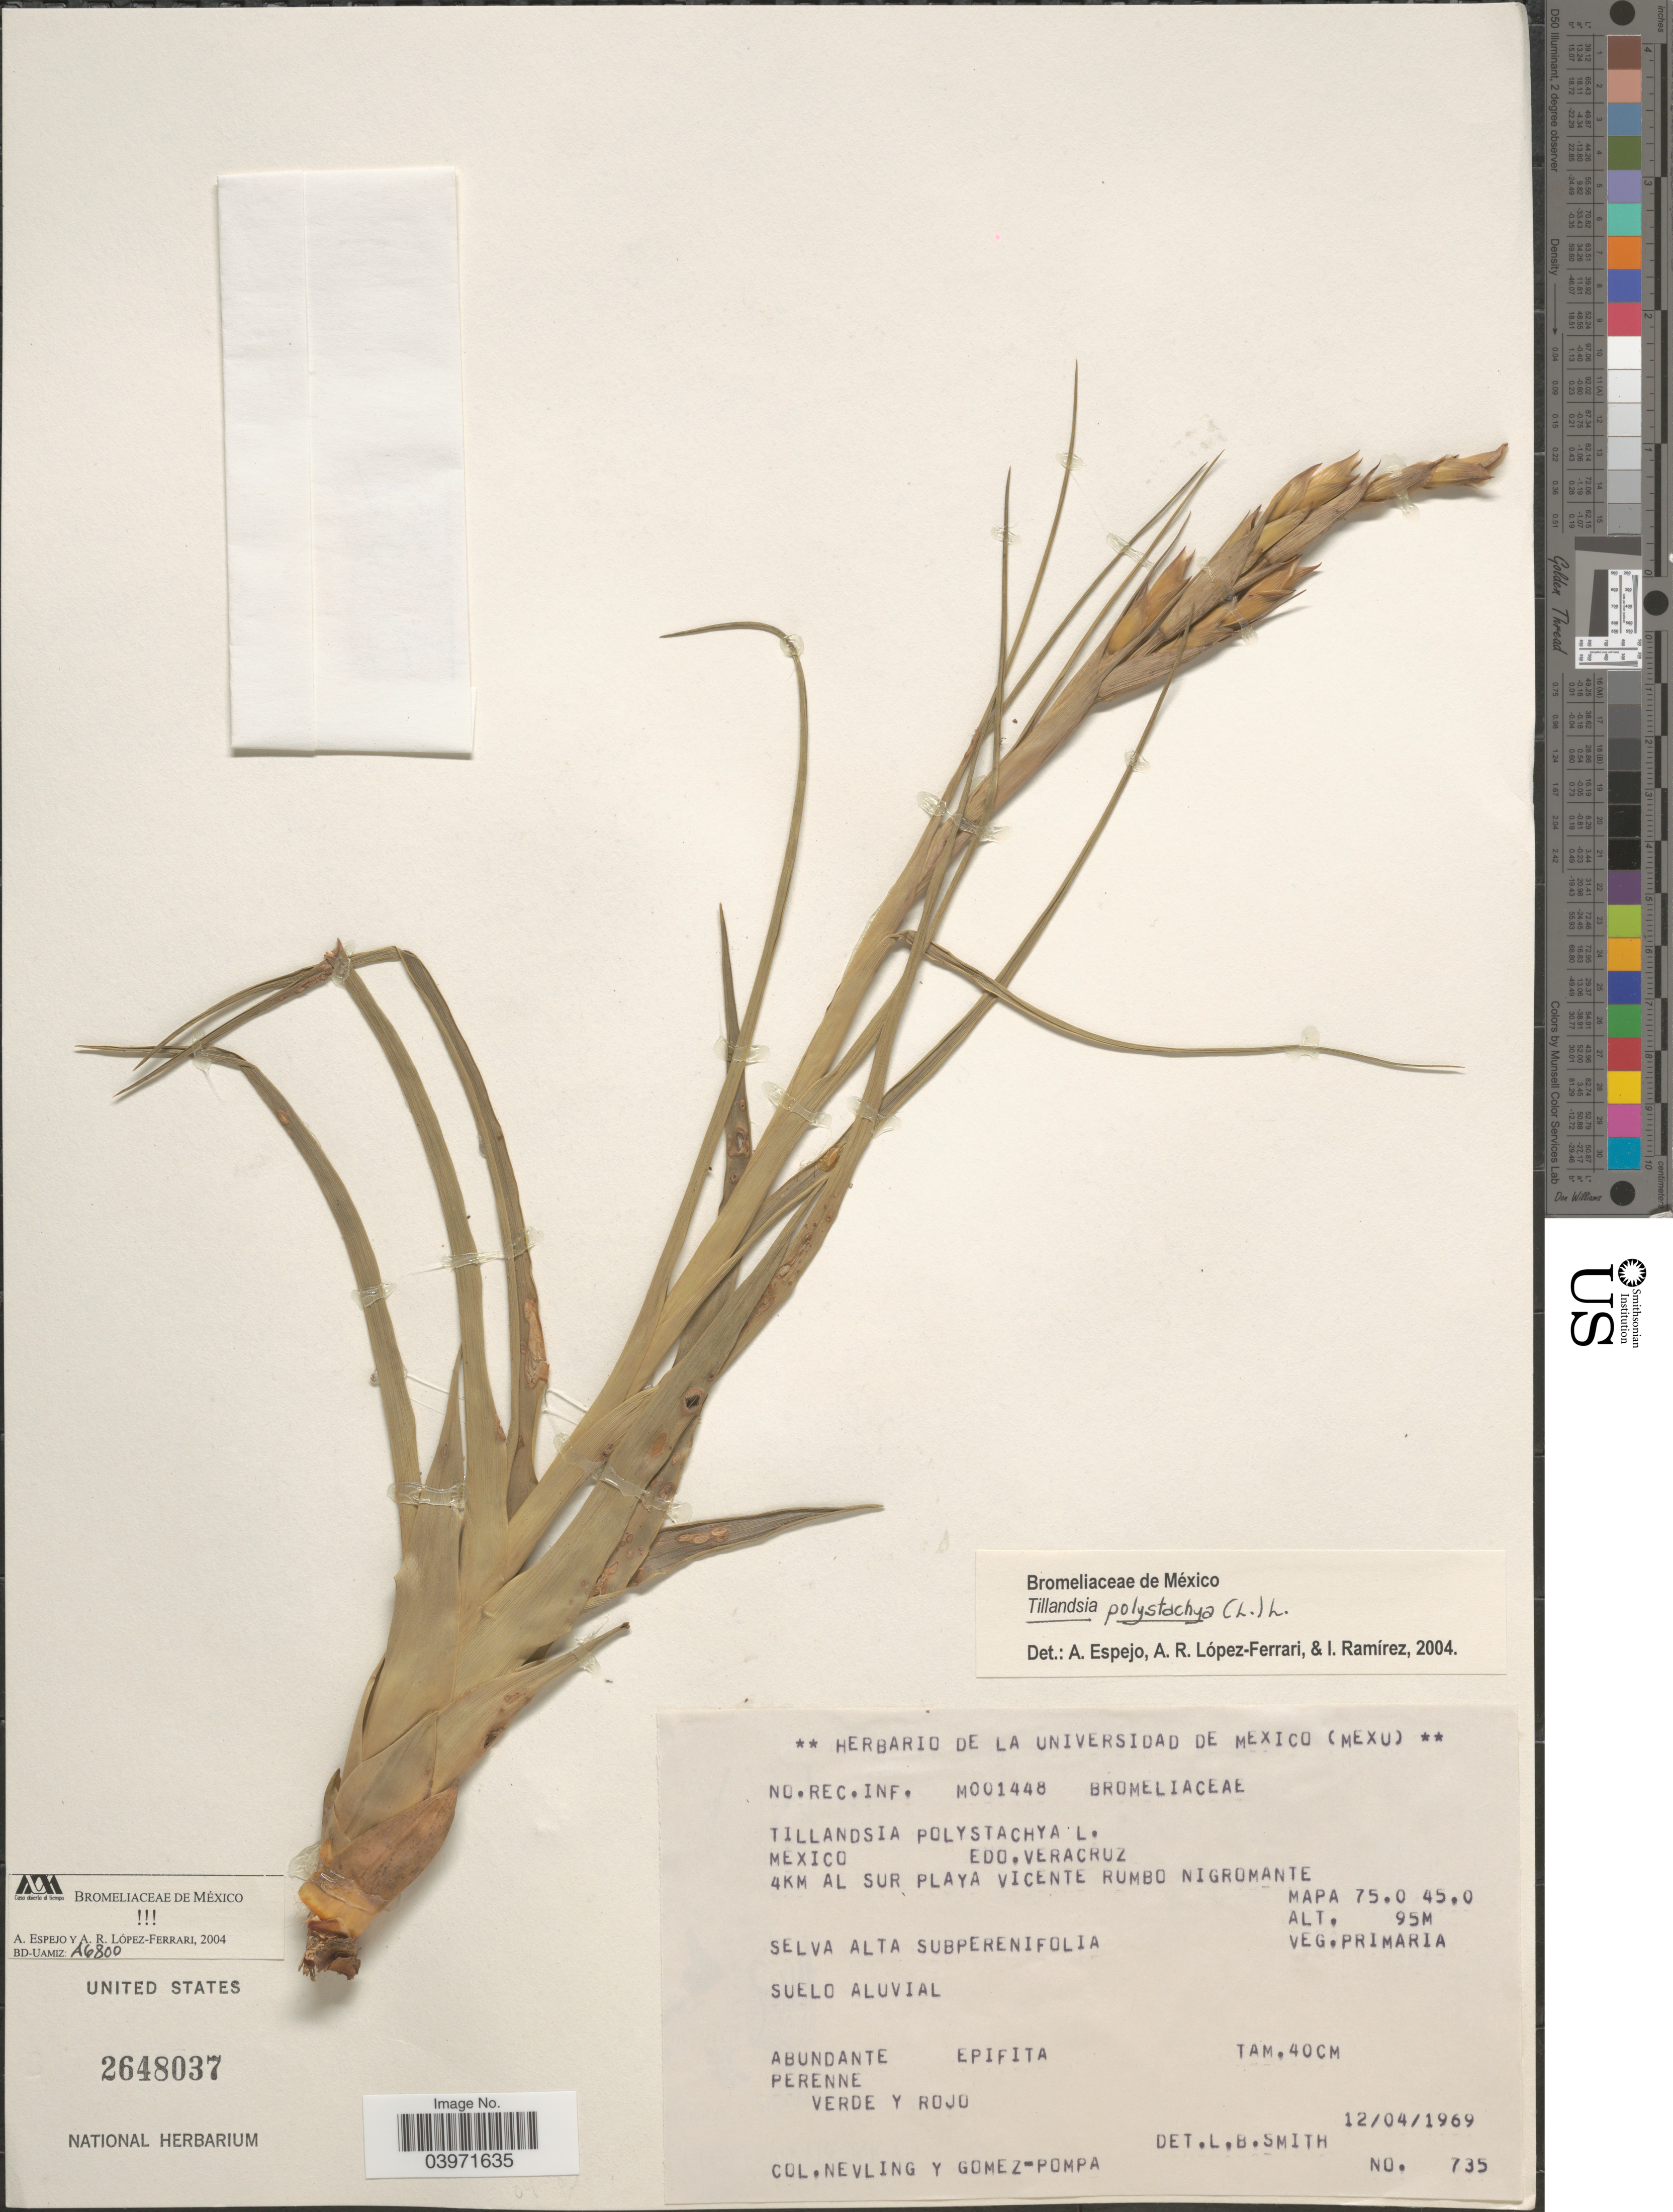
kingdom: Plantae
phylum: Tracheophyta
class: Liliopsida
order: Poales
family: Bromeliaceae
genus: Tillandsia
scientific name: Tillandsia polystachia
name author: (L.) L.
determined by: Espejo, Adolfo; López Ferrari, Ana R.; Ramírez M., Ivon M.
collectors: Nevling & Gomez-Pompa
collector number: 735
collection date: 1969-04-12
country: Mexico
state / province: Veracruz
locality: Veracruz. 4km al sur playa vicente Rumbo Nigromante. Mapa 75.0 45.0.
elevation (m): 95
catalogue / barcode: US 2648037